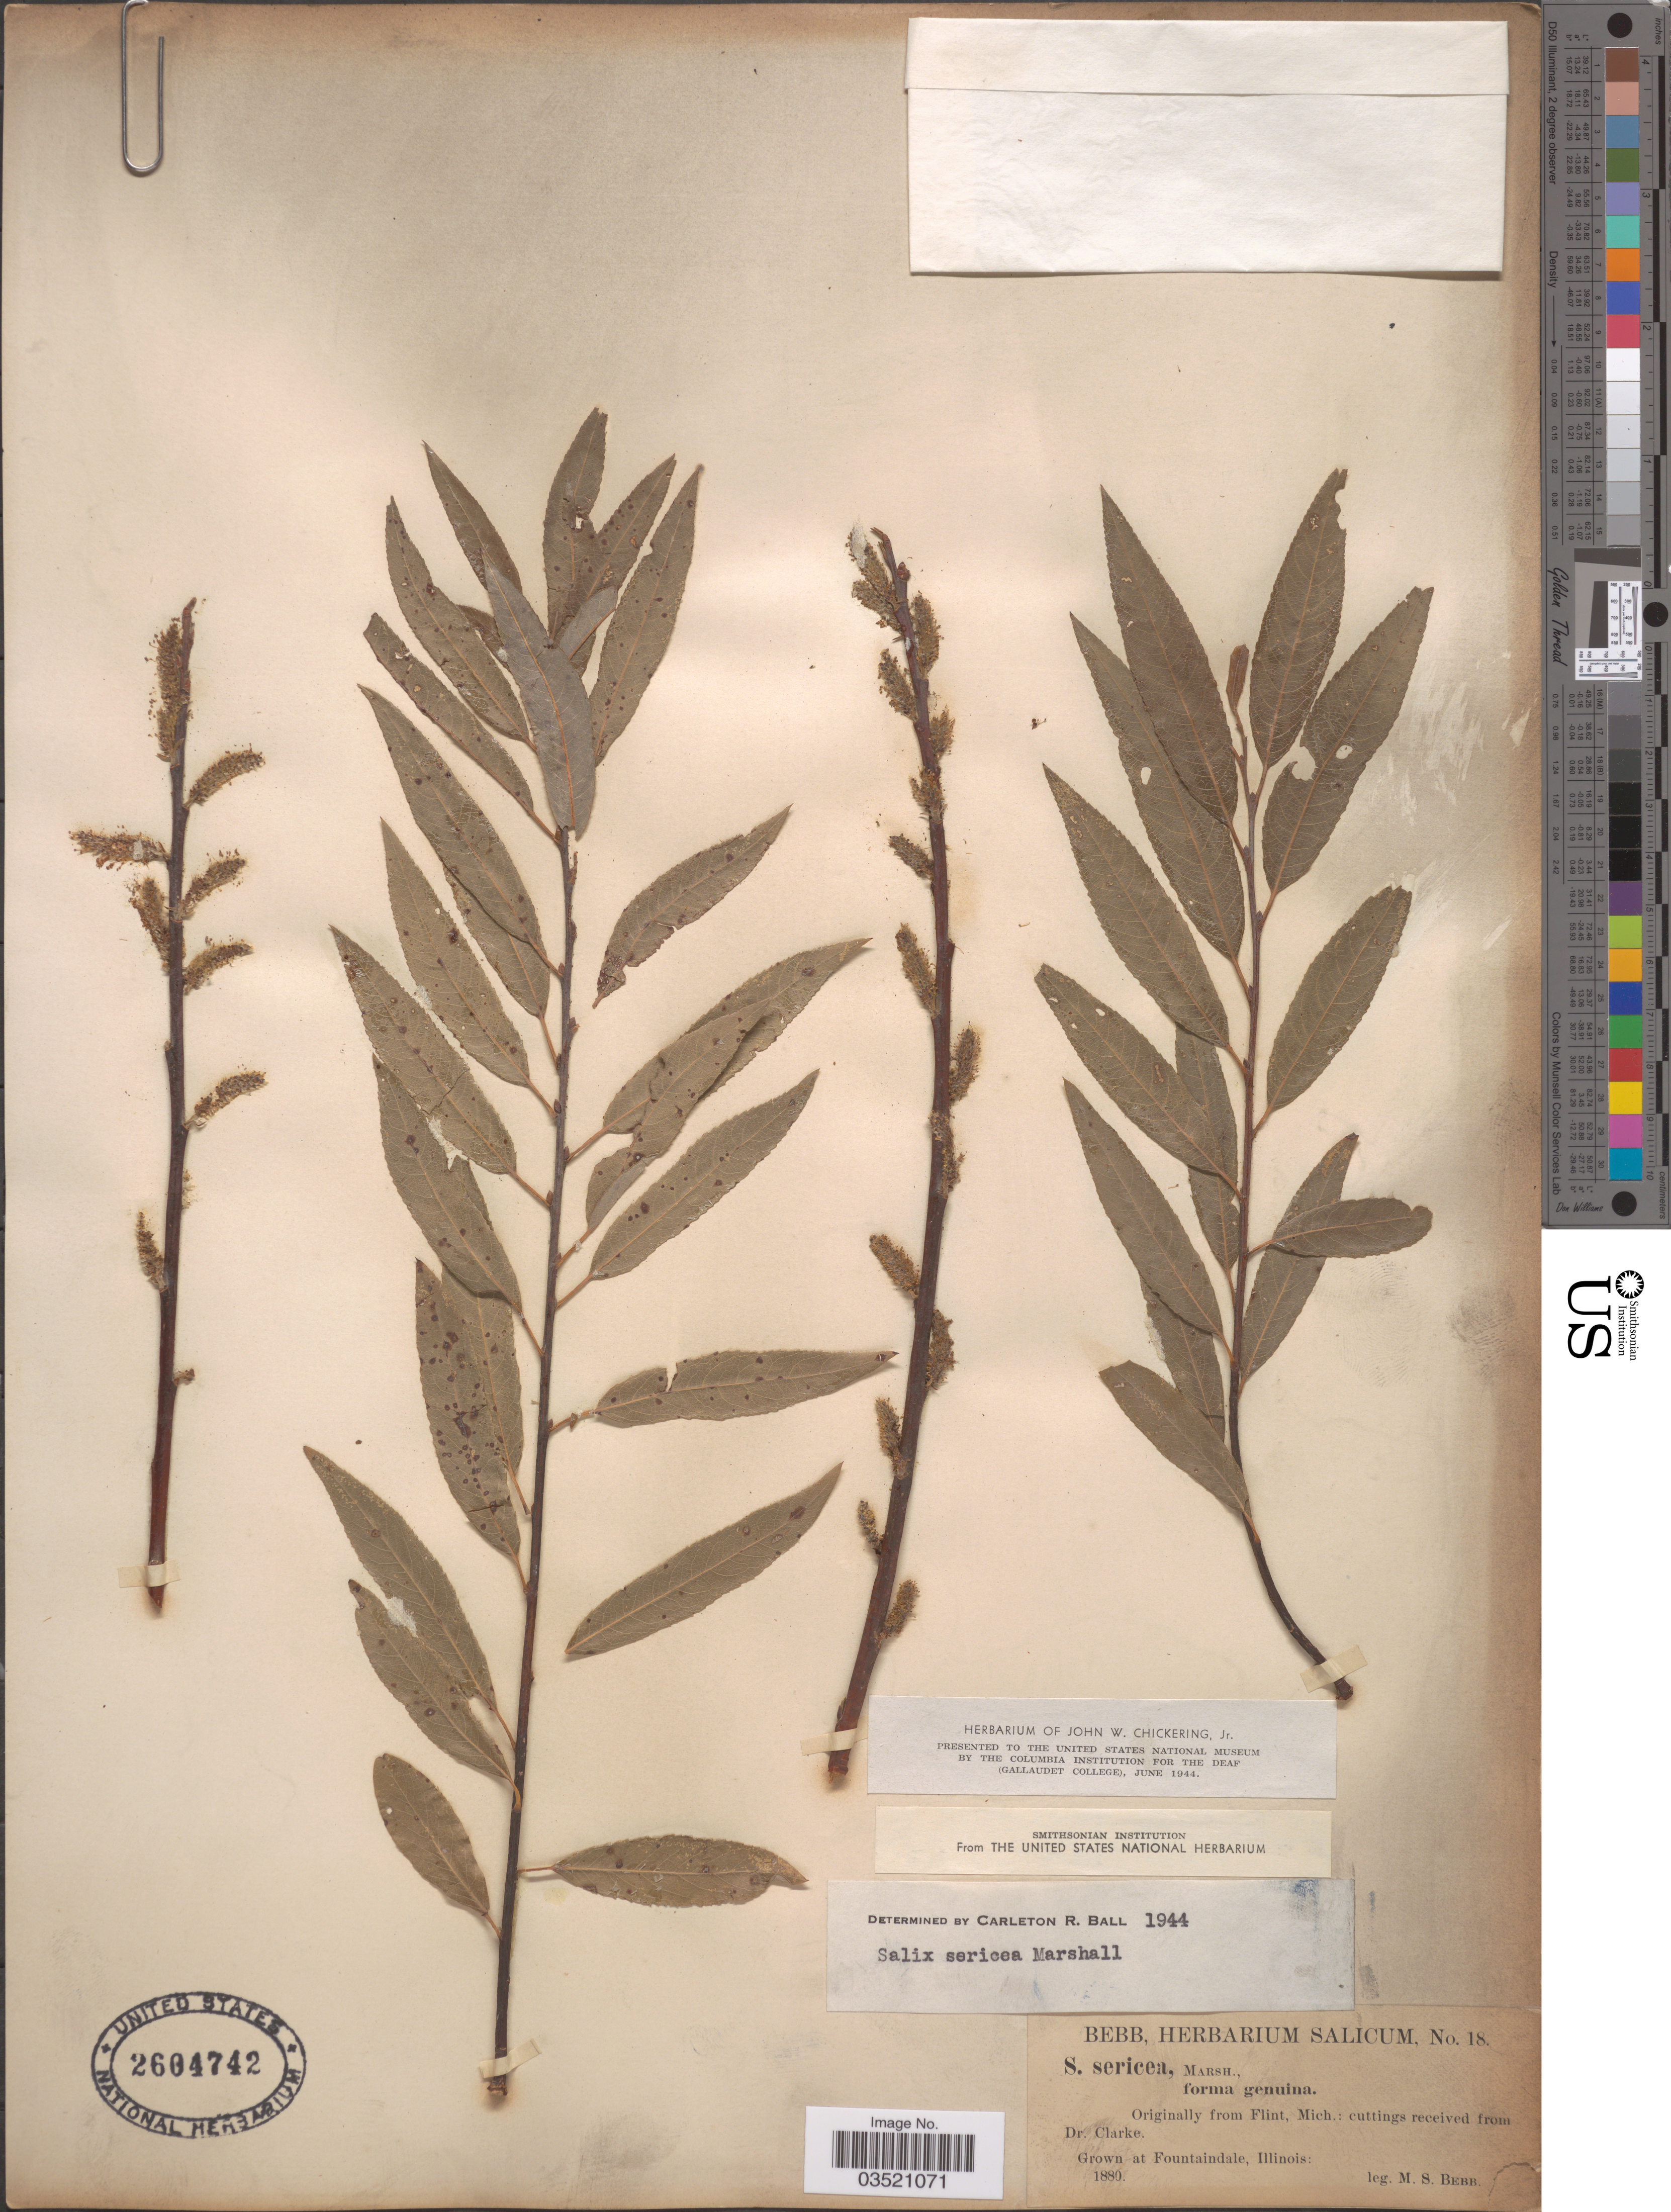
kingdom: Plantae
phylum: Tracheophyta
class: Magnoliopsida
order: Malpighiales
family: Salicaceae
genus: Salix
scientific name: Salix sericea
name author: Marshall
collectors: M. Bebb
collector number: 18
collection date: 1880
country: United States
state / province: Illinois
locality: Fountaindale.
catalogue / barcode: US 2604742